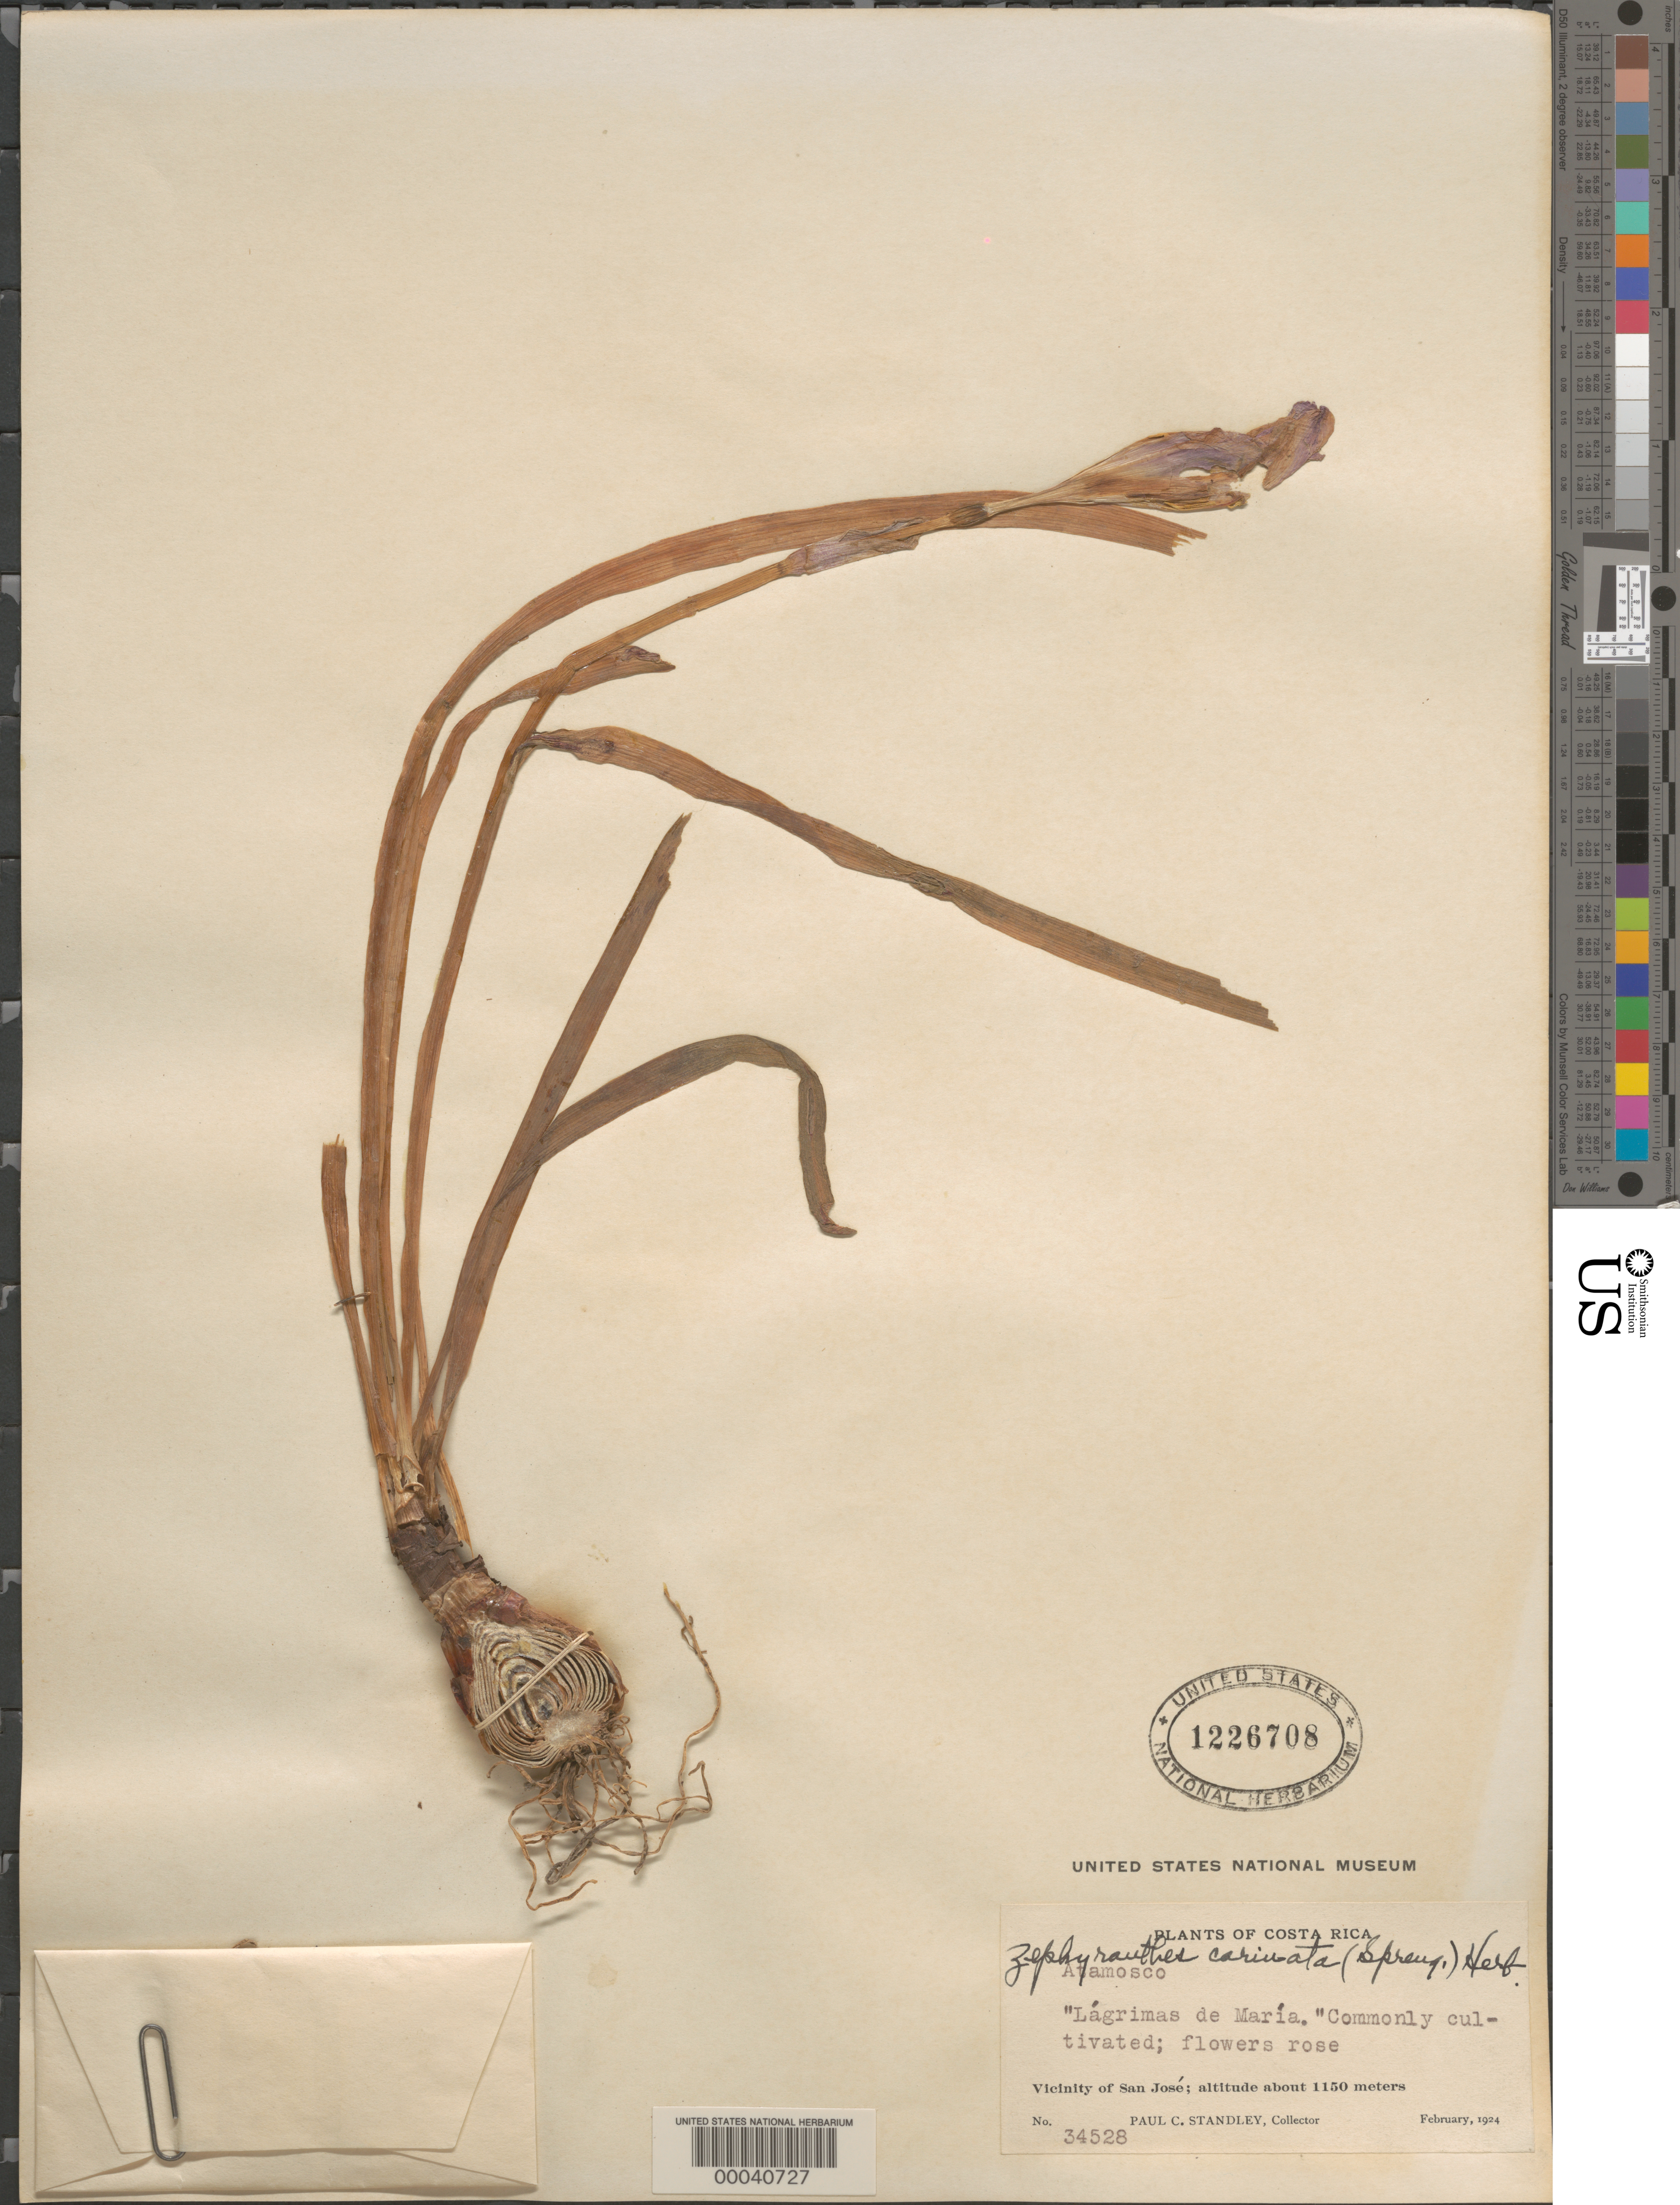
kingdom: Plantae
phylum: Tracheophyta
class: Liliopsida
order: Asparagales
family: Amaryllidaceae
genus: Zephyranthes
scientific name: Zephyranthes carinata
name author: Herb.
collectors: P. C. Standley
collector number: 34528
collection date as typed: Feb 1924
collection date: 1924-02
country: Costa Rica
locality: Vicinity of San Jose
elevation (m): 1150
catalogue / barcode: US 1226708